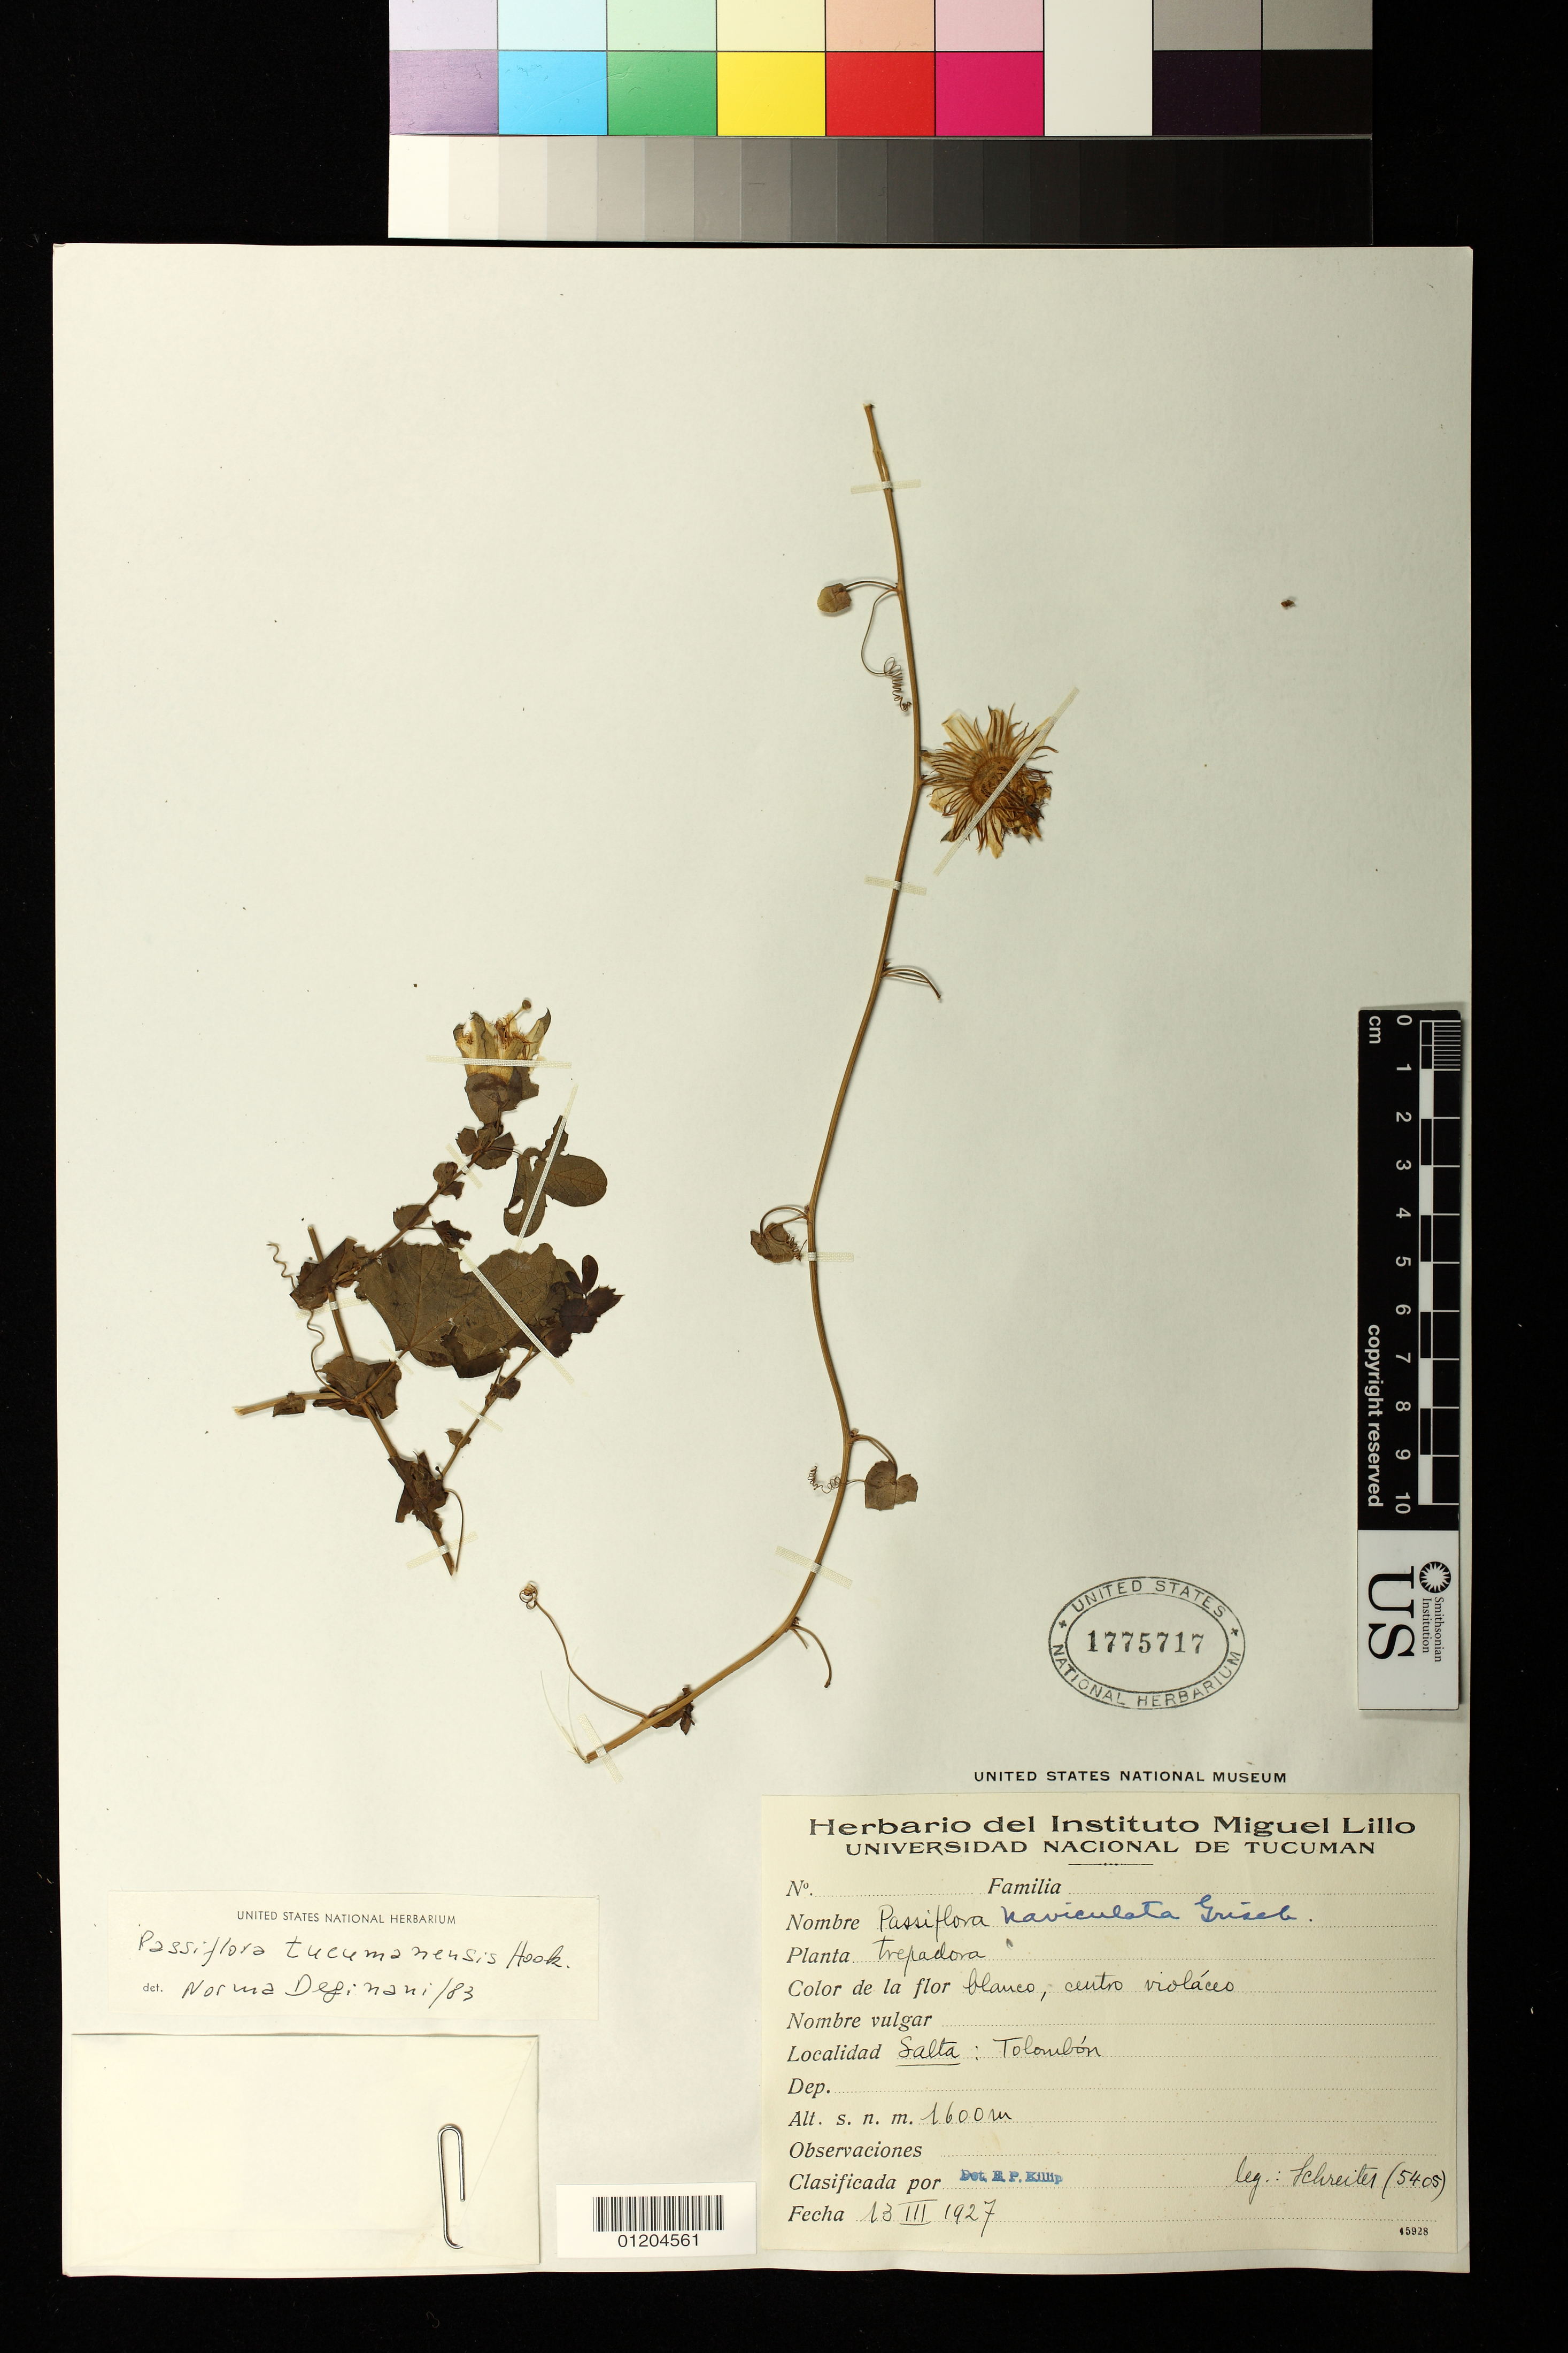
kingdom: Plantae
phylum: Tracheophyta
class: Magnoliopsida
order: Malpighiales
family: Passifloraceae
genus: Passiflora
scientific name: Passiflora tucumanensis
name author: Hook.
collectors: -. Schreiter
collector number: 5405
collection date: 1927-03-18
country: Argentina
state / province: Salta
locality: Tolombon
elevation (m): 1600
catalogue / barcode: US 1775717